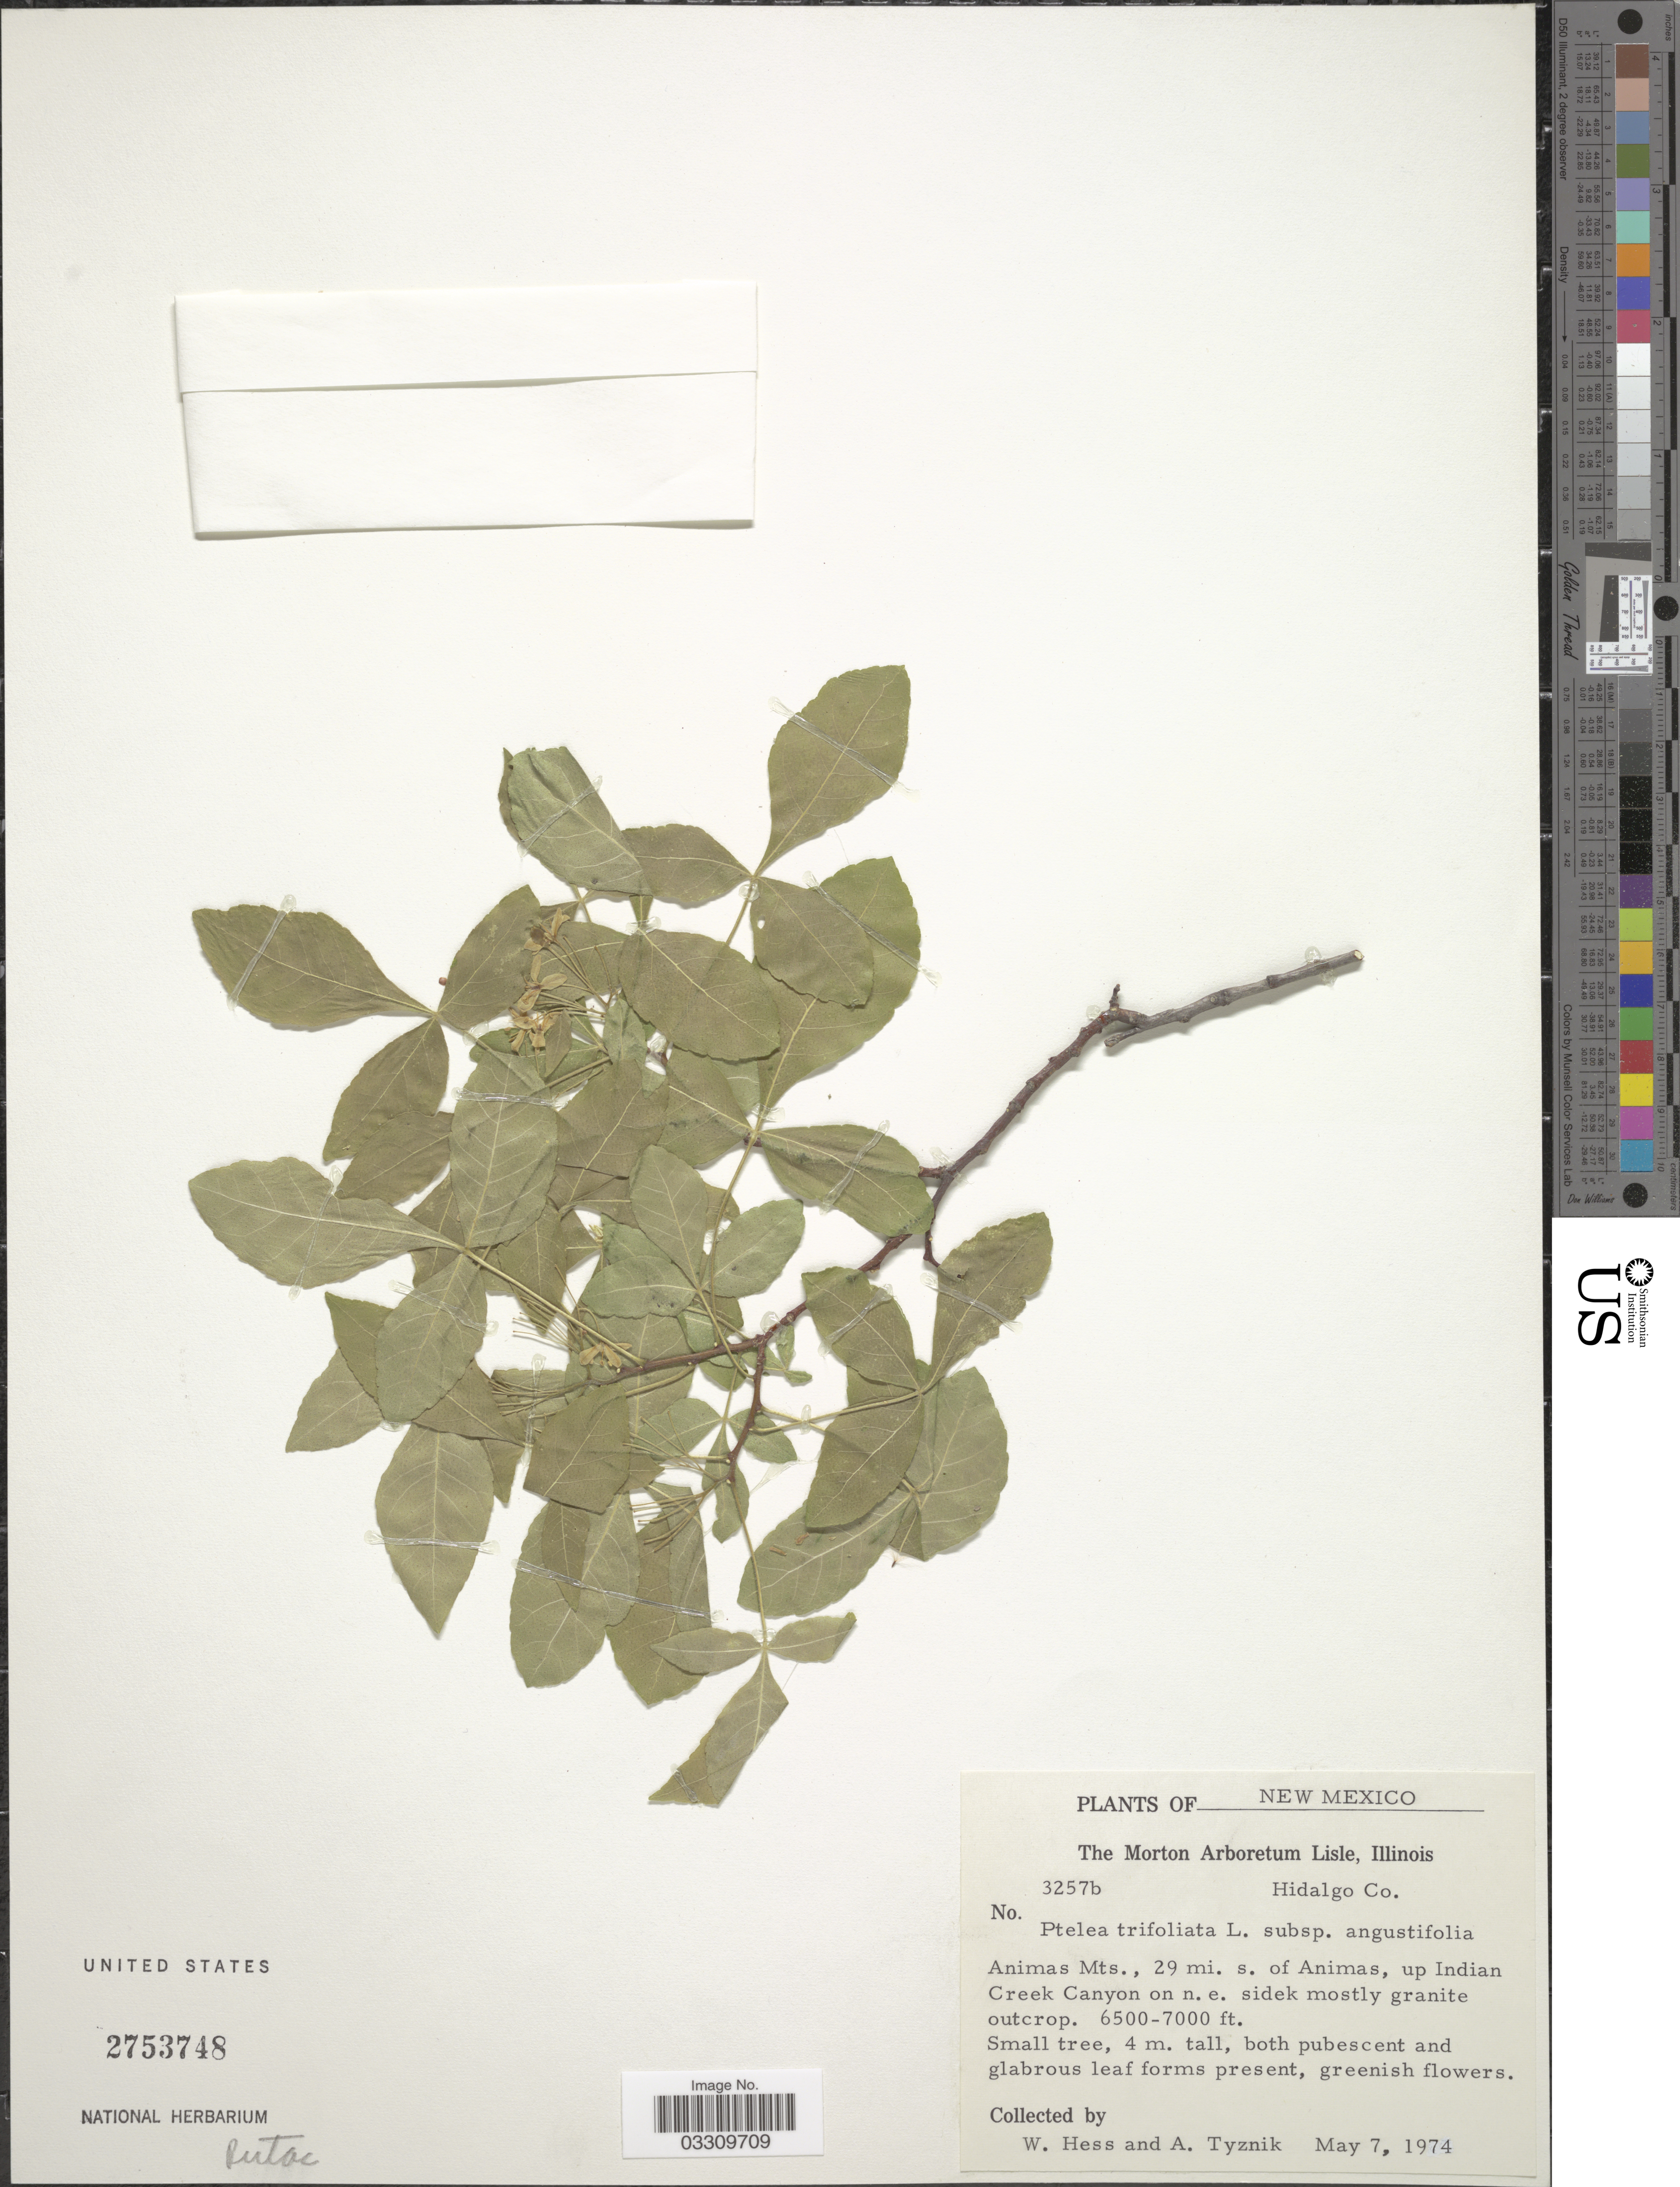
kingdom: Plantae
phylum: Tracheophyta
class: Magnoliopsida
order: Sapindales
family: Rutaceae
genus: Ptelea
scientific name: Ptelea trifoliata var. cognata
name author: (Greene) V. L. Bailey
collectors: W. Hess & A. Tyznik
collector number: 3257b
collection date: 1974-05-07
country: United States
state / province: New Mexico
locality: Hidalgo Co. Animas Mts., 29 mi. s. of Animas, up Indian Creek Canyon on n.e. sidek mostly granite outcrop.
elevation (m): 1981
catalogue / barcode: US 2753748